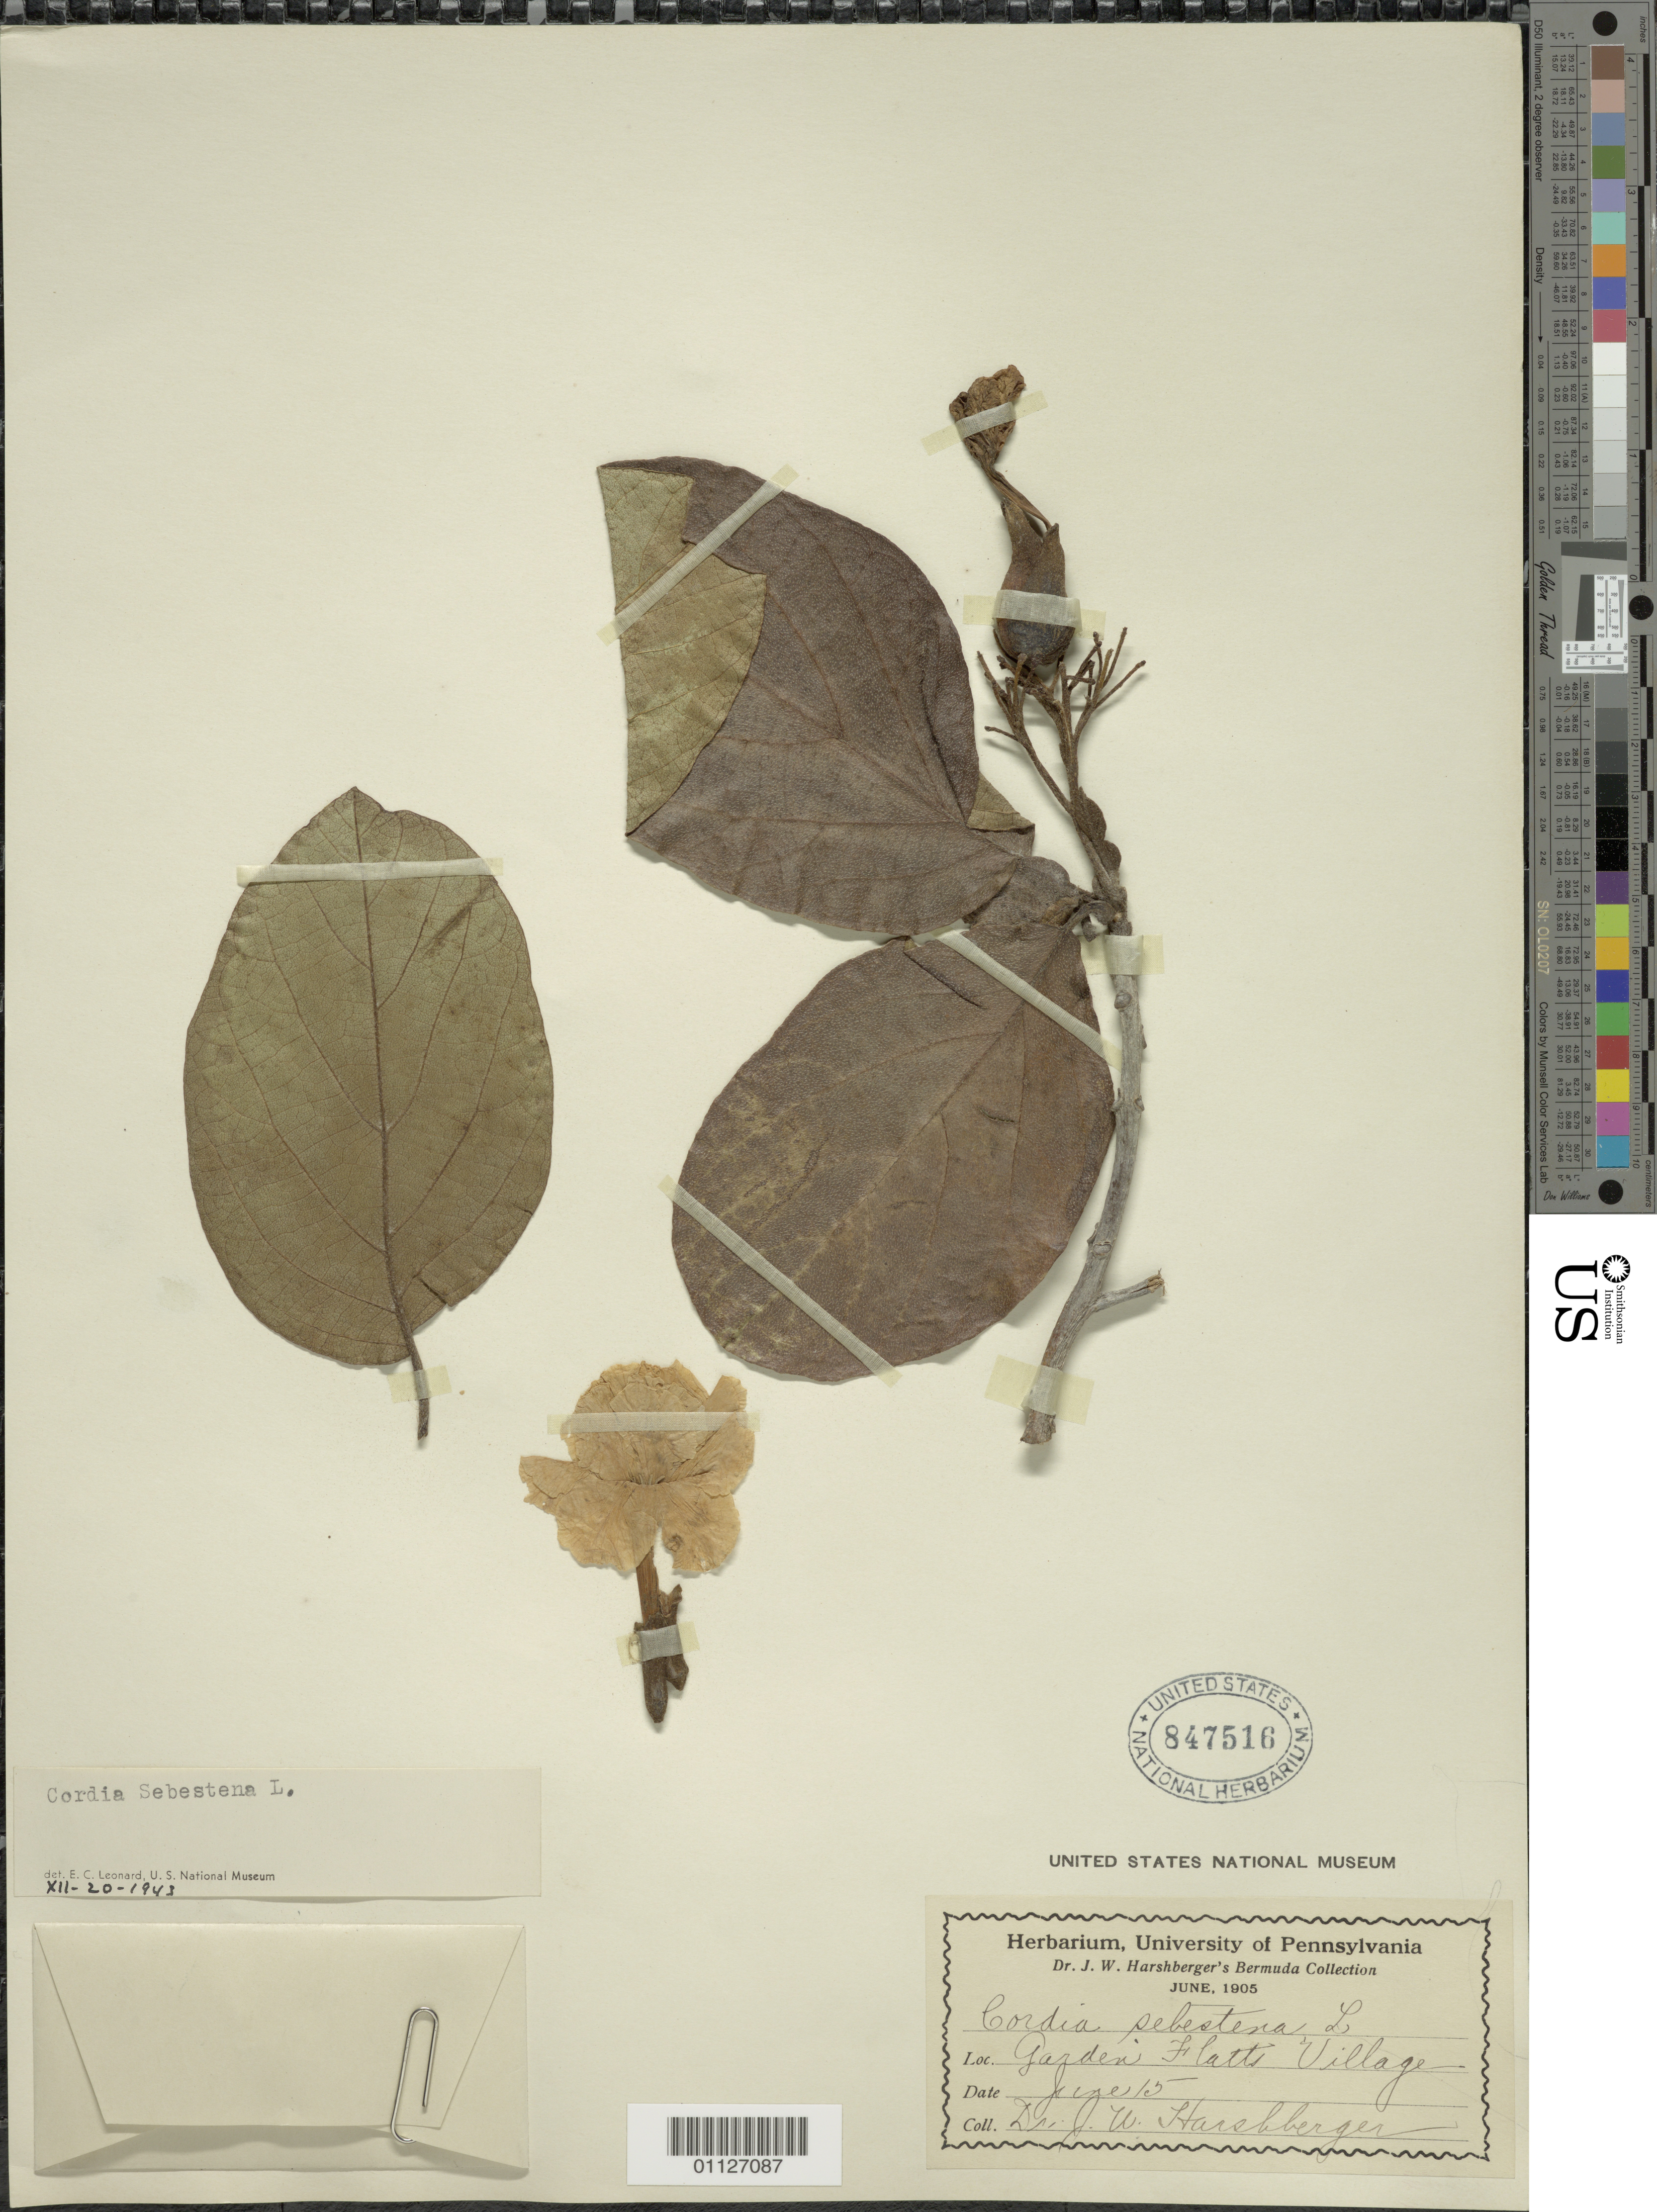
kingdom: Plantae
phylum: Tracheophyta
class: Magnoliopsida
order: Boraginales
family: Cordiaceae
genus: Cordia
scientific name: Cordia sebestena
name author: L.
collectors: J. A. Harshberger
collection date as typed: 15 Jun 1905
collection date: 1905-06-15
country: Bermuda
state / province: Smiths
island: Bermuda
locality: Garden, Flatts Village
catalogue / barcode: US 847516